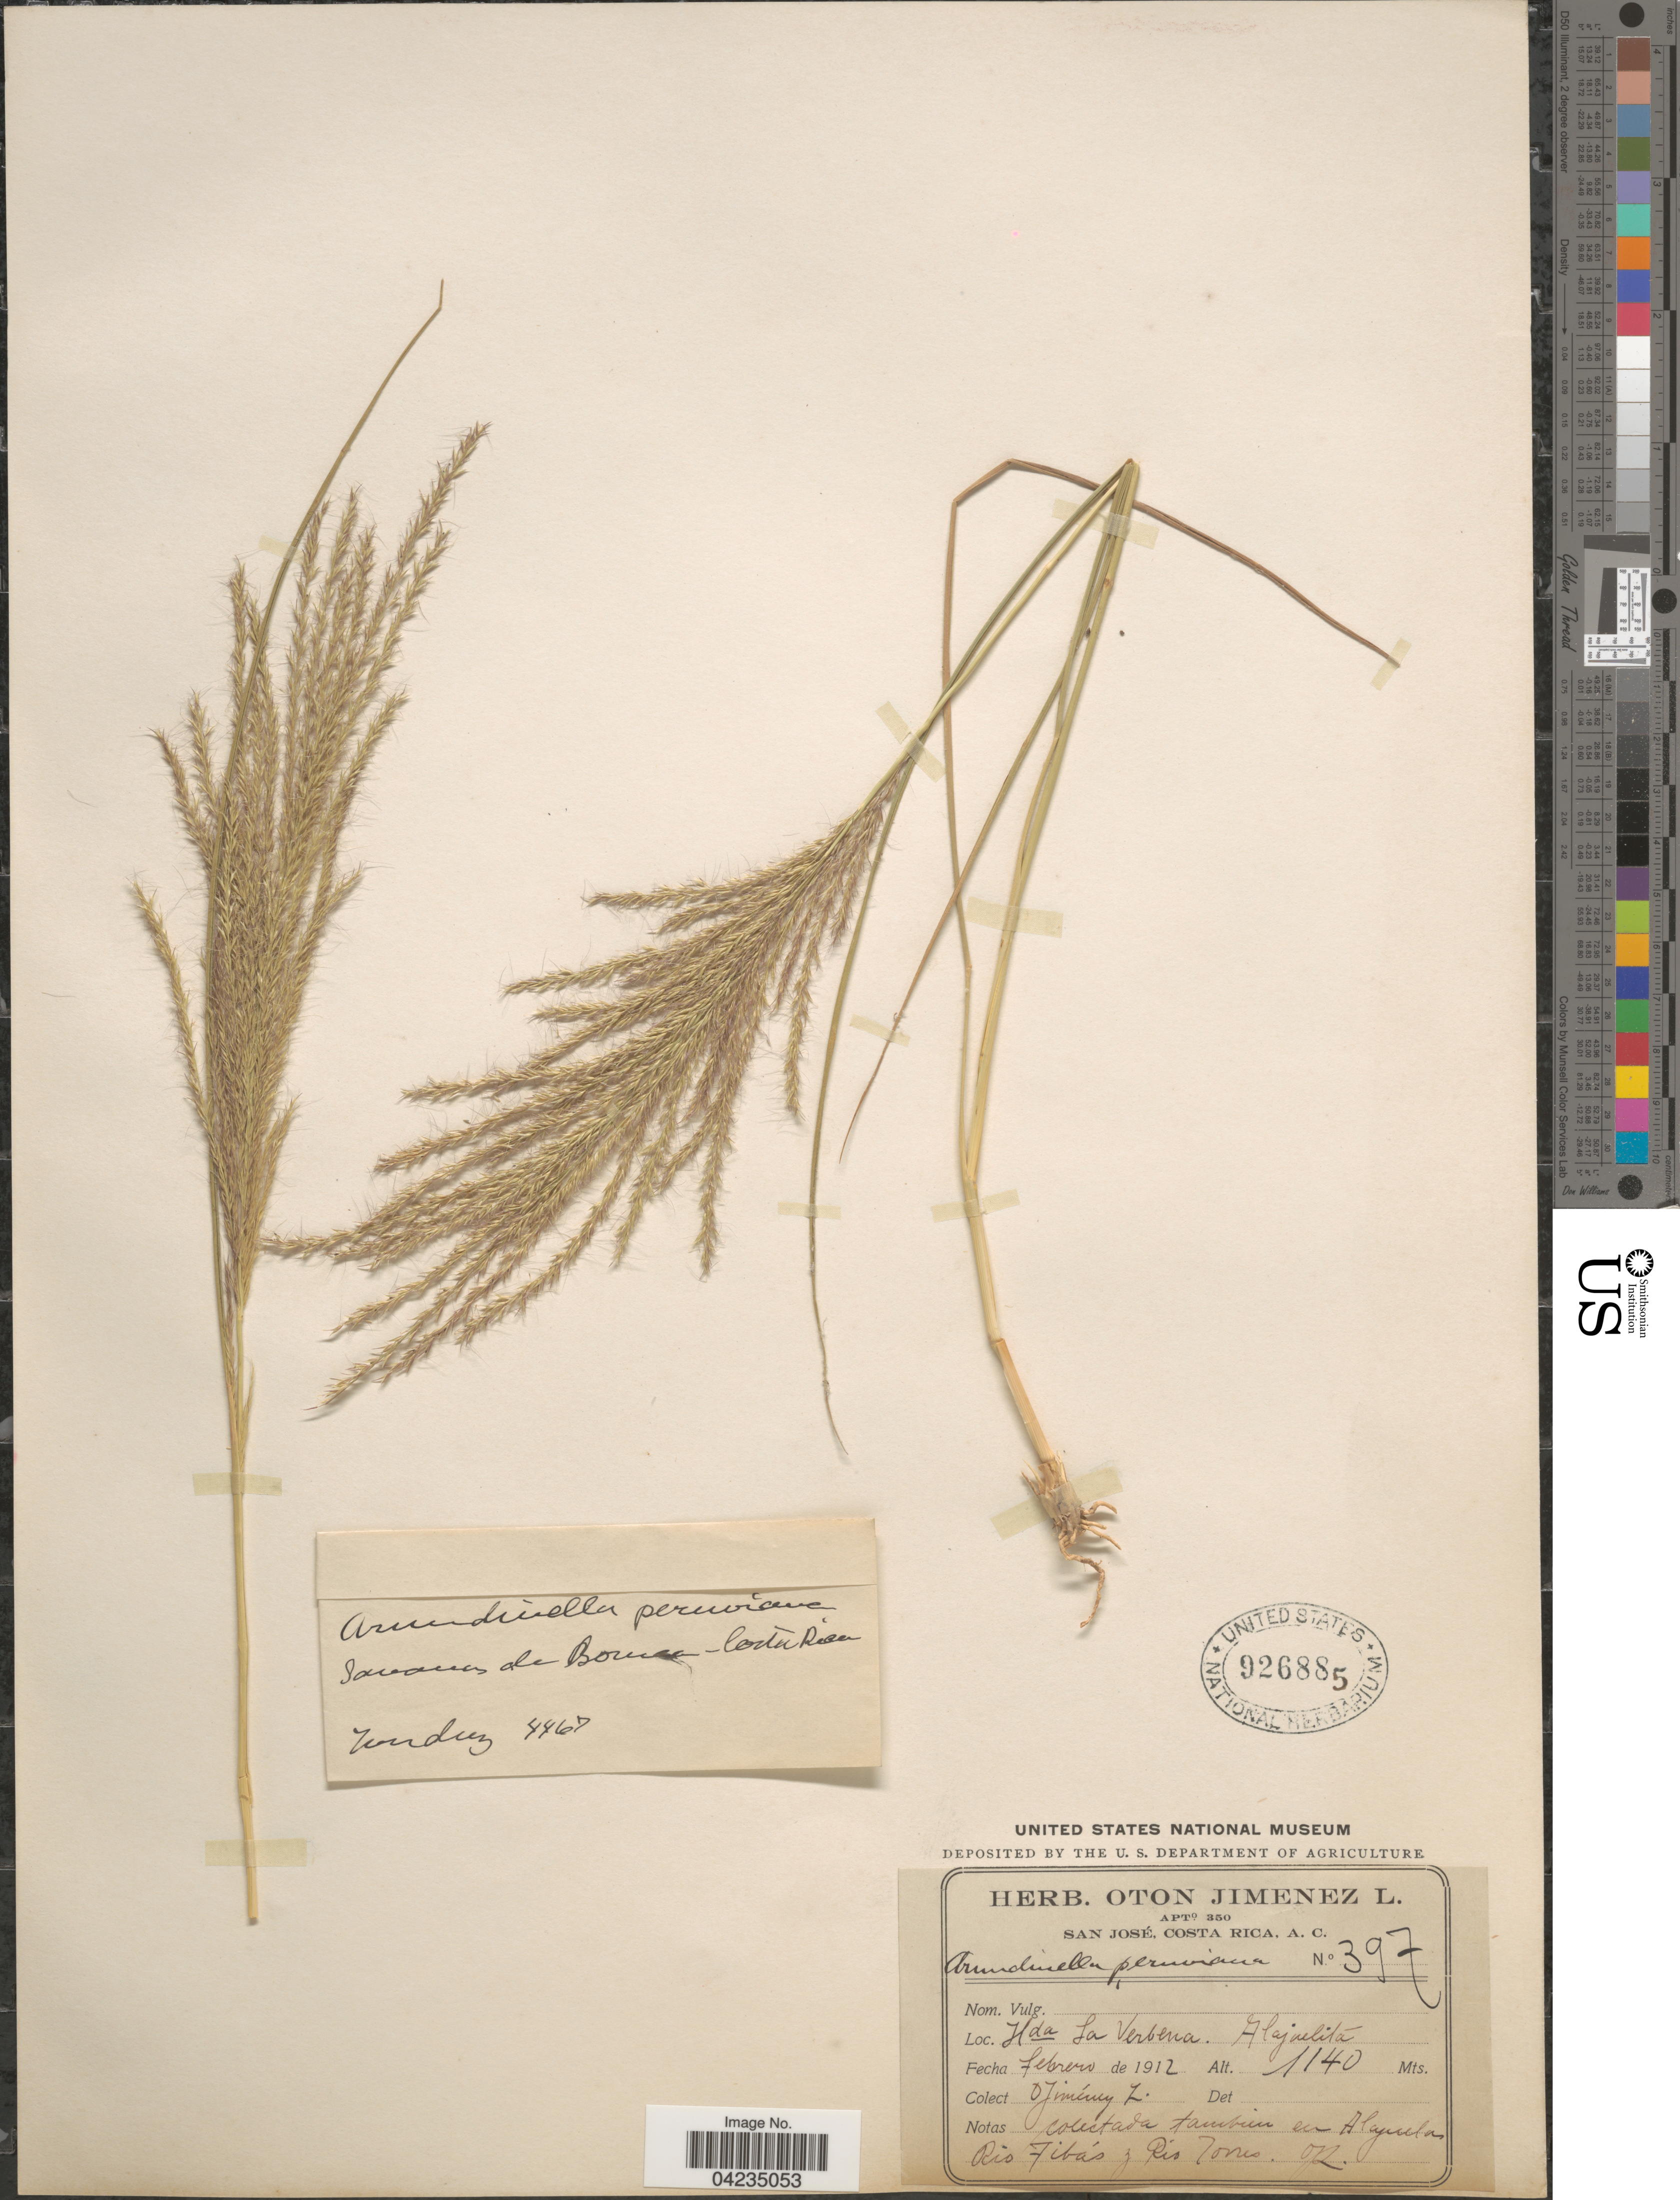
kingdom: Plantae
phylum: Tracheophyta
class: Liliopsida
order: Poales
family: Poaceae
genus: Arundinella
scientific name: Arundinella berteroniana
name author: (Schult.) Hitchc. & Chase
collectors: Tonduz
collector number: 4467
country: Costa Rica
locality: Savanes de Boruca.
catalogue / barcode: US 926885